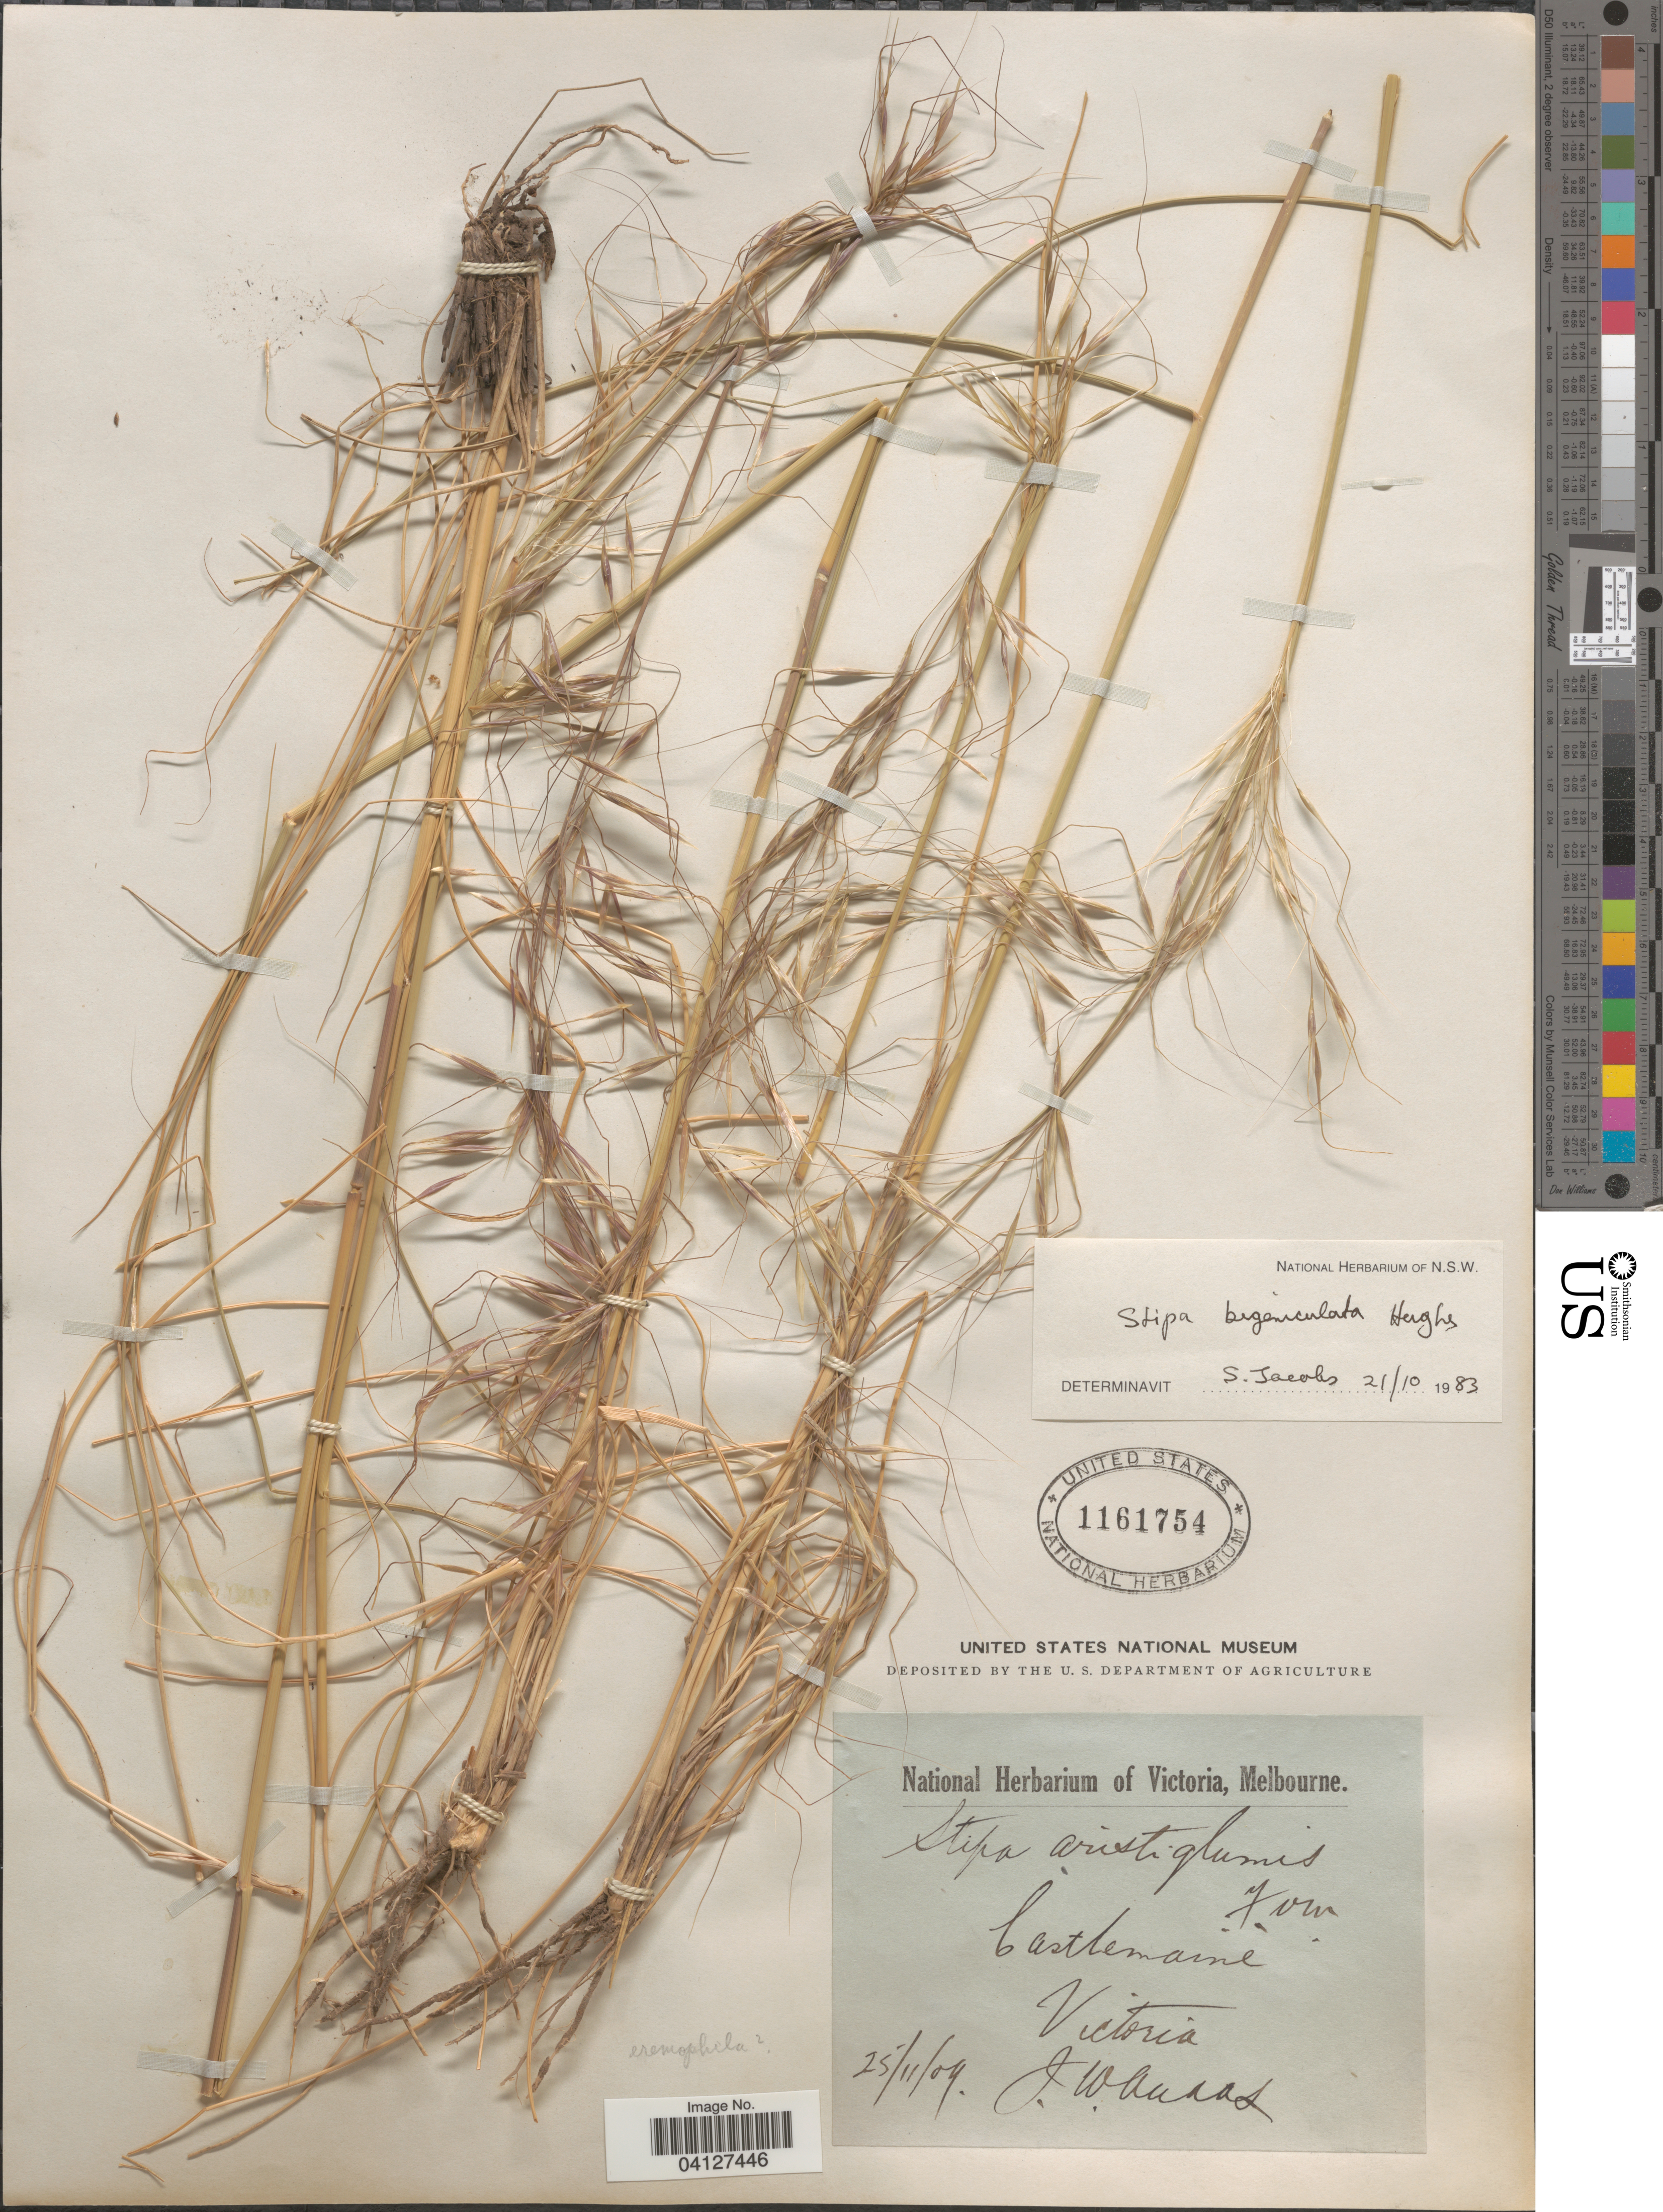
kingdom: Plantae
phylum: Tracheophyta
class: Liliopsida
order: Poales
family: Poaceae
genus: Stipa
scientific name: Stipa bigeniculata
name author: Hughes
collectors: J. Audas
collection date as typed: Transcribed d/m/y: 25/11/9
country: Australia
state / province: Victoria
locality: Castlemain. Victoria.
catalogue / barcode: US 1161754